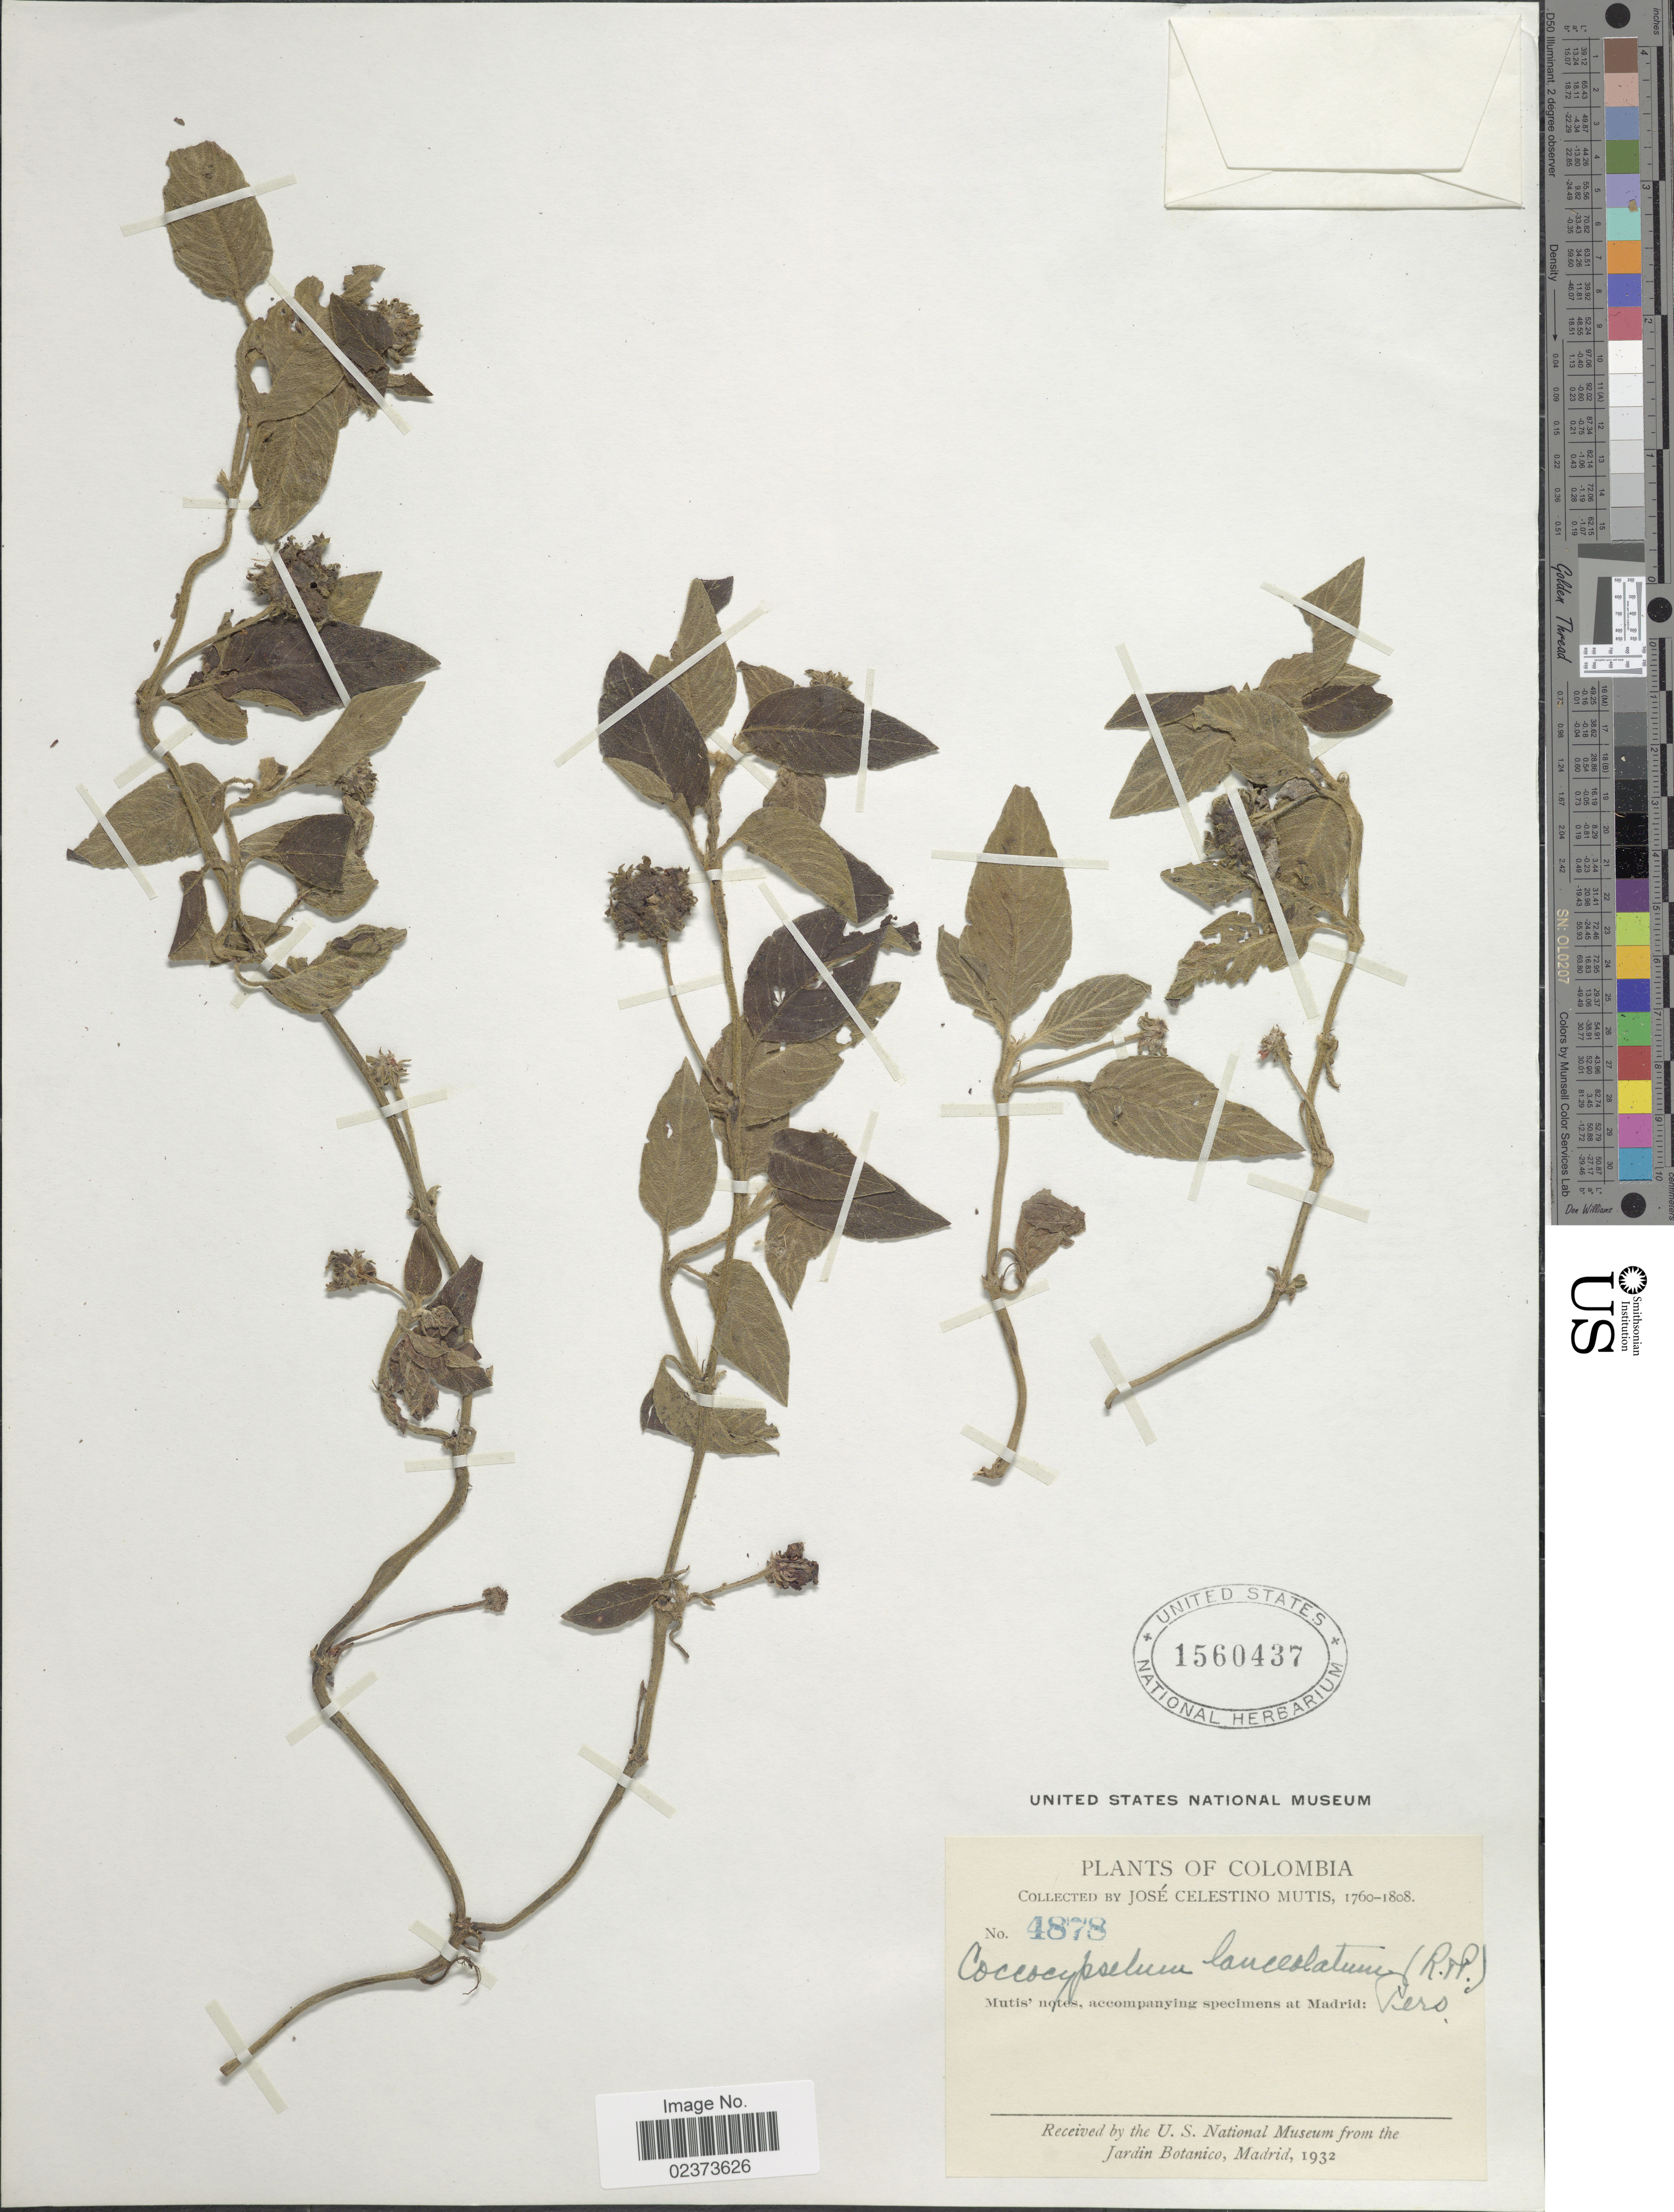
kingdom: Plantae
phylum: Tracheophyta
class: Magnoliopsida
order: Gentianales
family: Rubiaceae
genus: Coccocypselum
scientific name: Coccocypselum lanceolatum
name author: (Ruiz & Pav.) Pers.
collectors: J. C. B. Mutis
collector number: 4878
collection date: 1760/1808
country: Colombia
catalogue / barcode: US 1560437